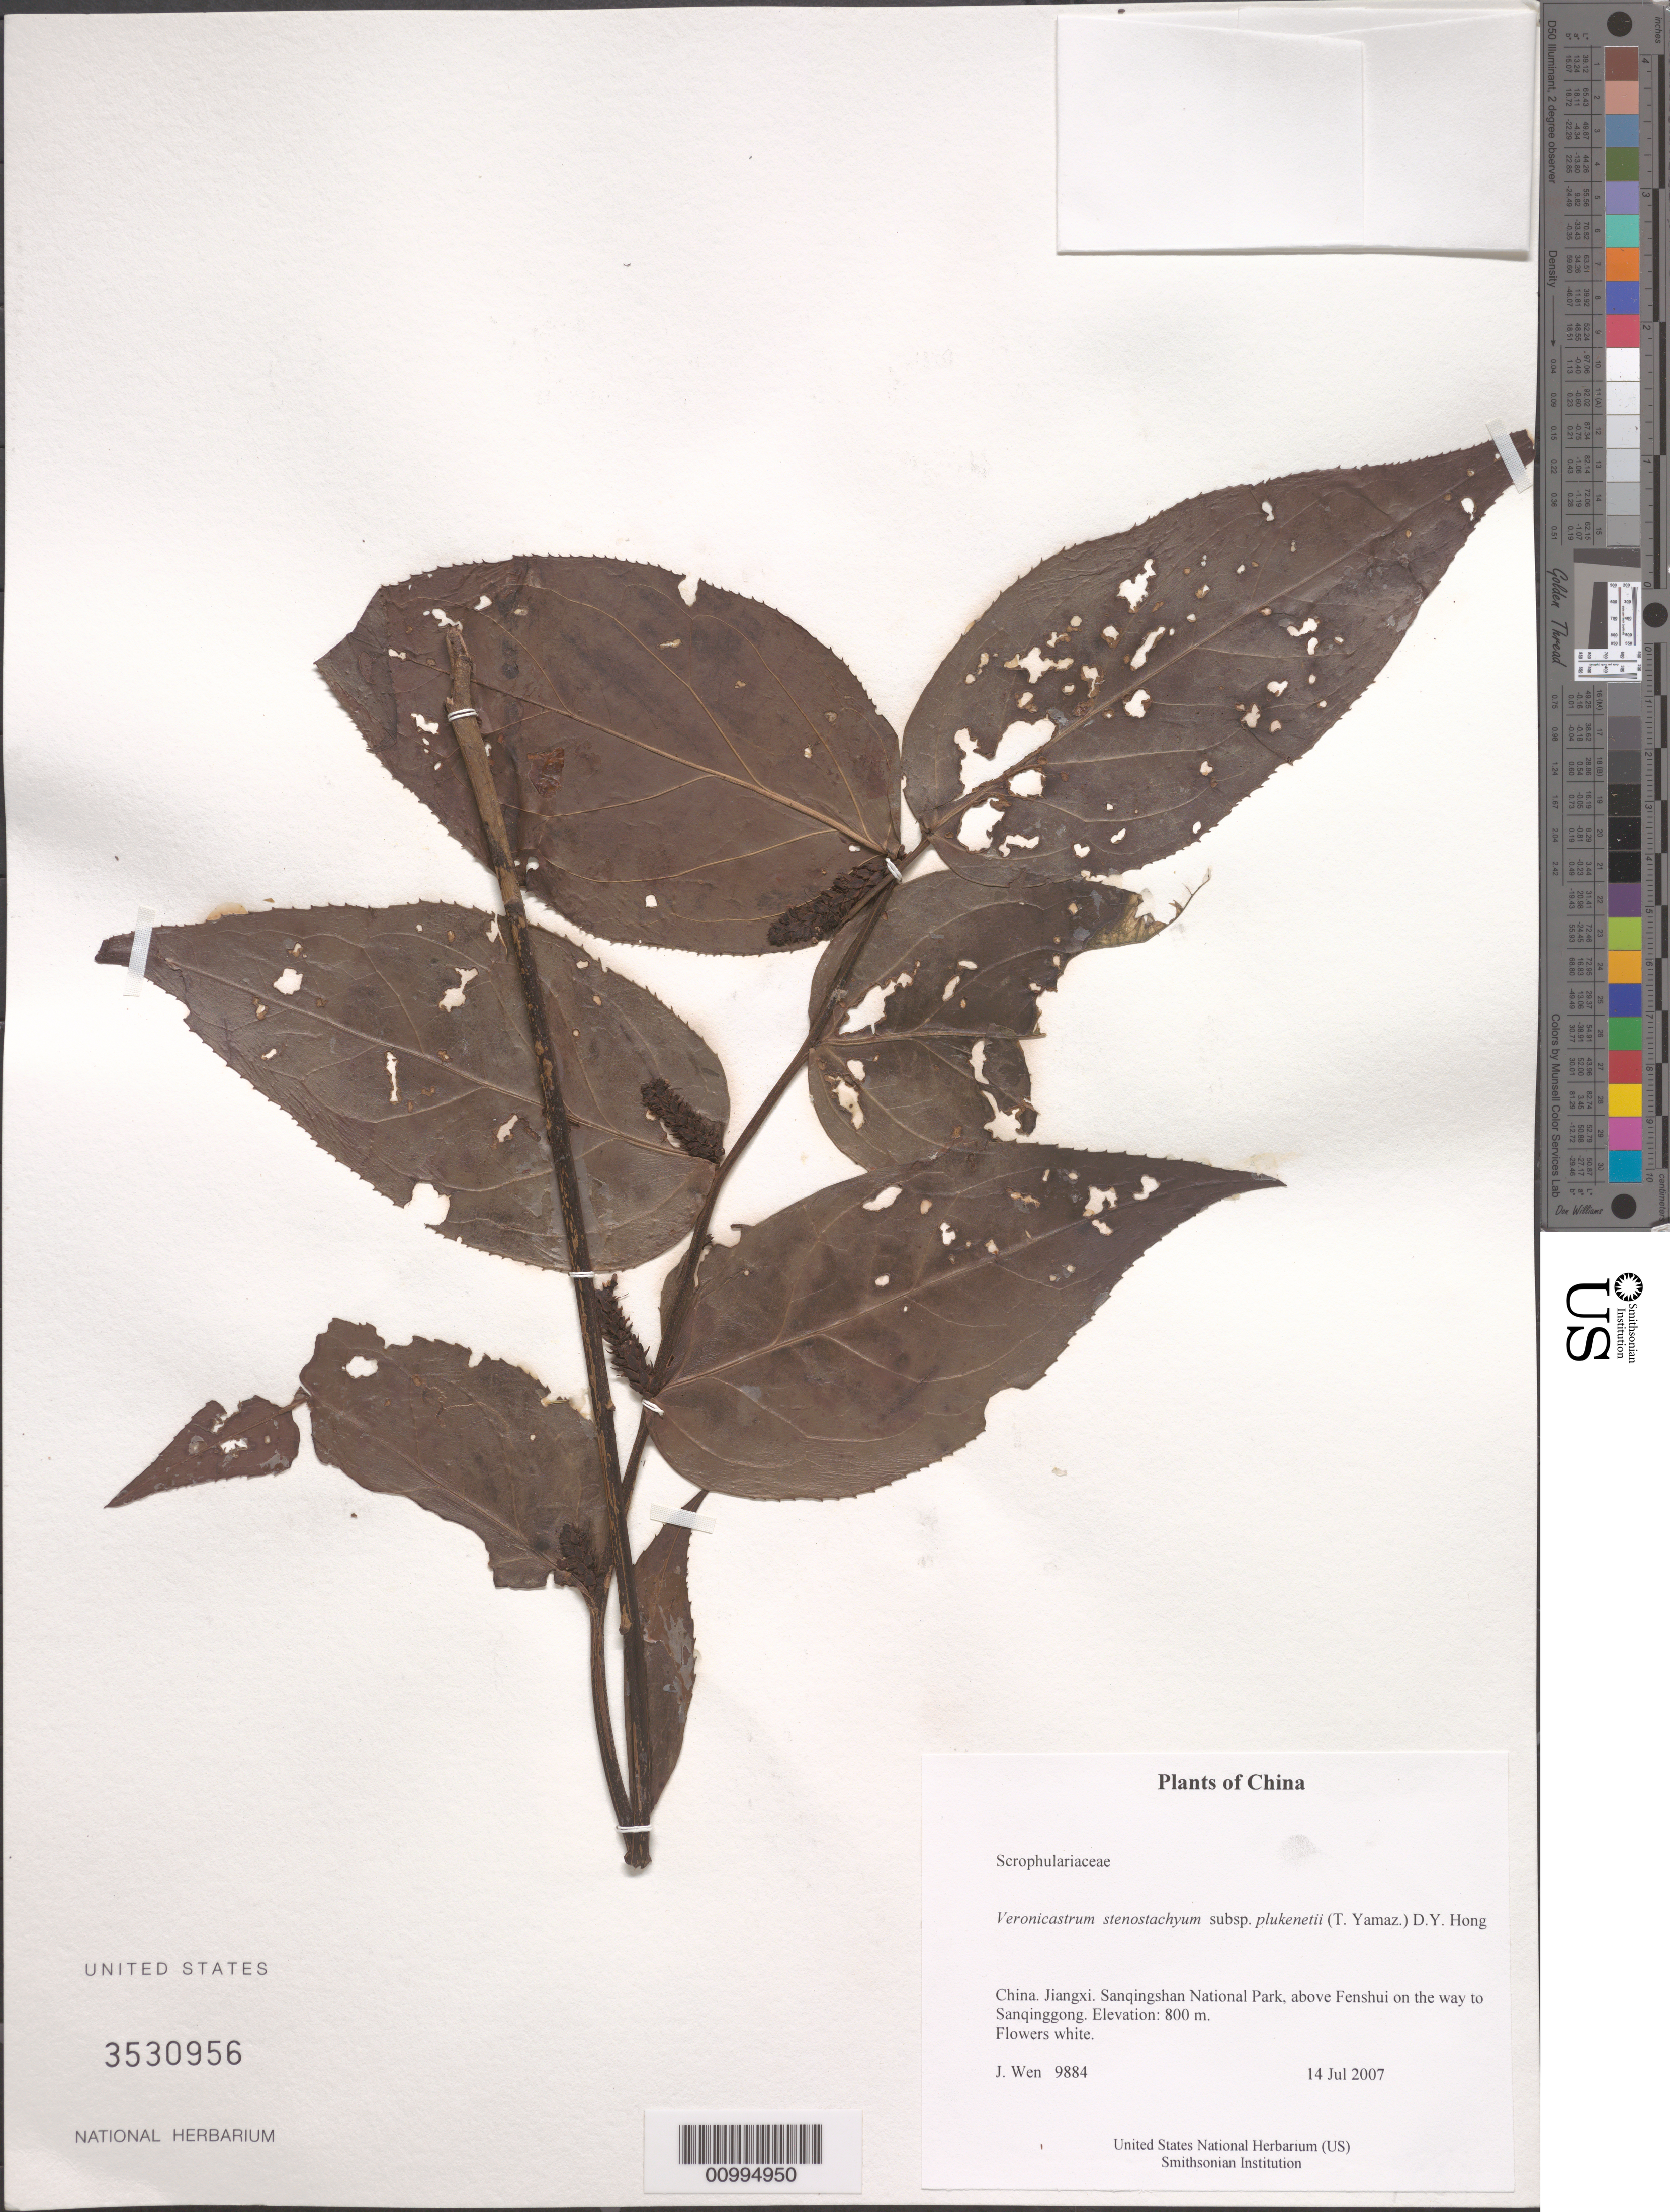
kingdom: Plantae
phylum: Tracheophyta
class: Magnoliopsida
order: Lamiales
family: Plantaginaceae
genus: Veronicastrum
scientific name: Veronicastrum stenostachyum subsp. plukenetii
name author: (T. Yamaz.) D.Y. Hong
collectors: J. Wen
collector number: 9884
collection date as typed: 14 Jul 2007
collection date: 2007-07-14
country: China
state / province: Jiangxi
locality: Sanqingshan National Park, above Fenshui on the way to Sanqinggong.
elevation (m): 800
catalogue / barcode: US 3530956